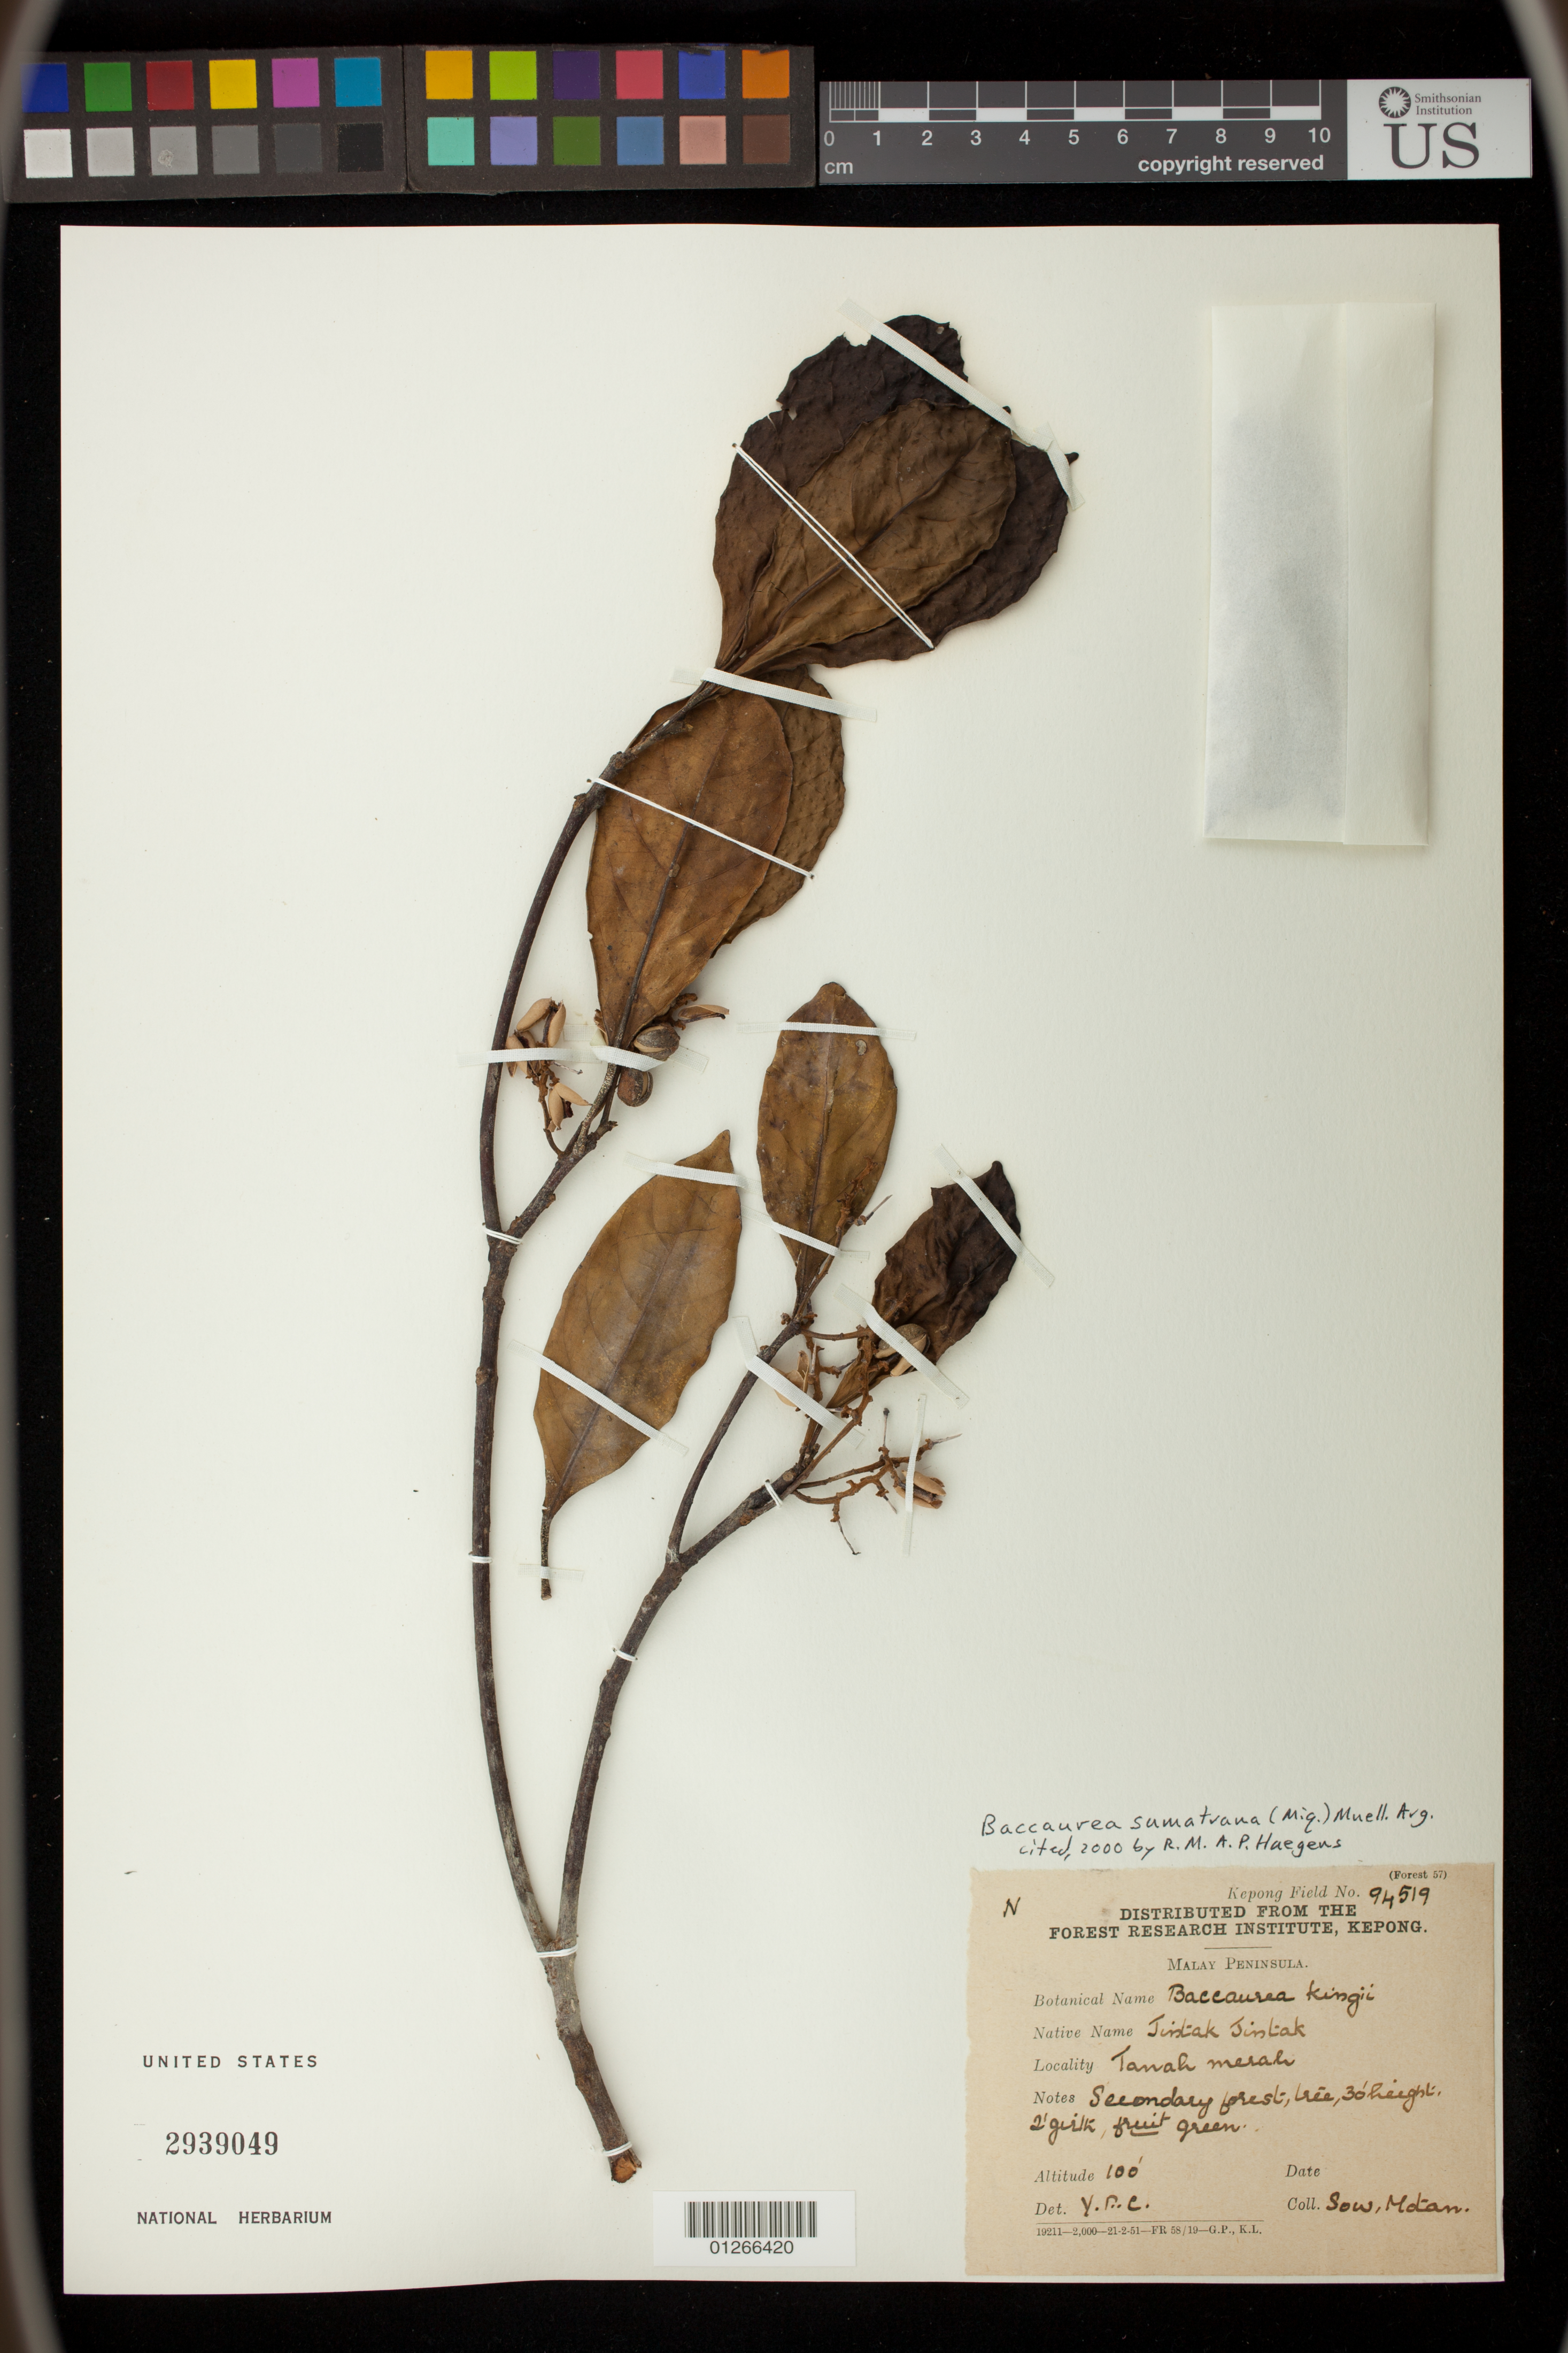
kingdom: Plantae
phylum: Tracheophyta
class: Magnoliopsida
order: Malpighiales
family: Phyllanthaceae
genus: Baccaurea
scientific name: Baccaurea sumatrana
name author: (Miq.) Müll. Arg.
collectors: S. Tadang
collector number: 94519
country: Malaysia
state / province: Kelantan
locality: Tanah merah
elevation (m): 30